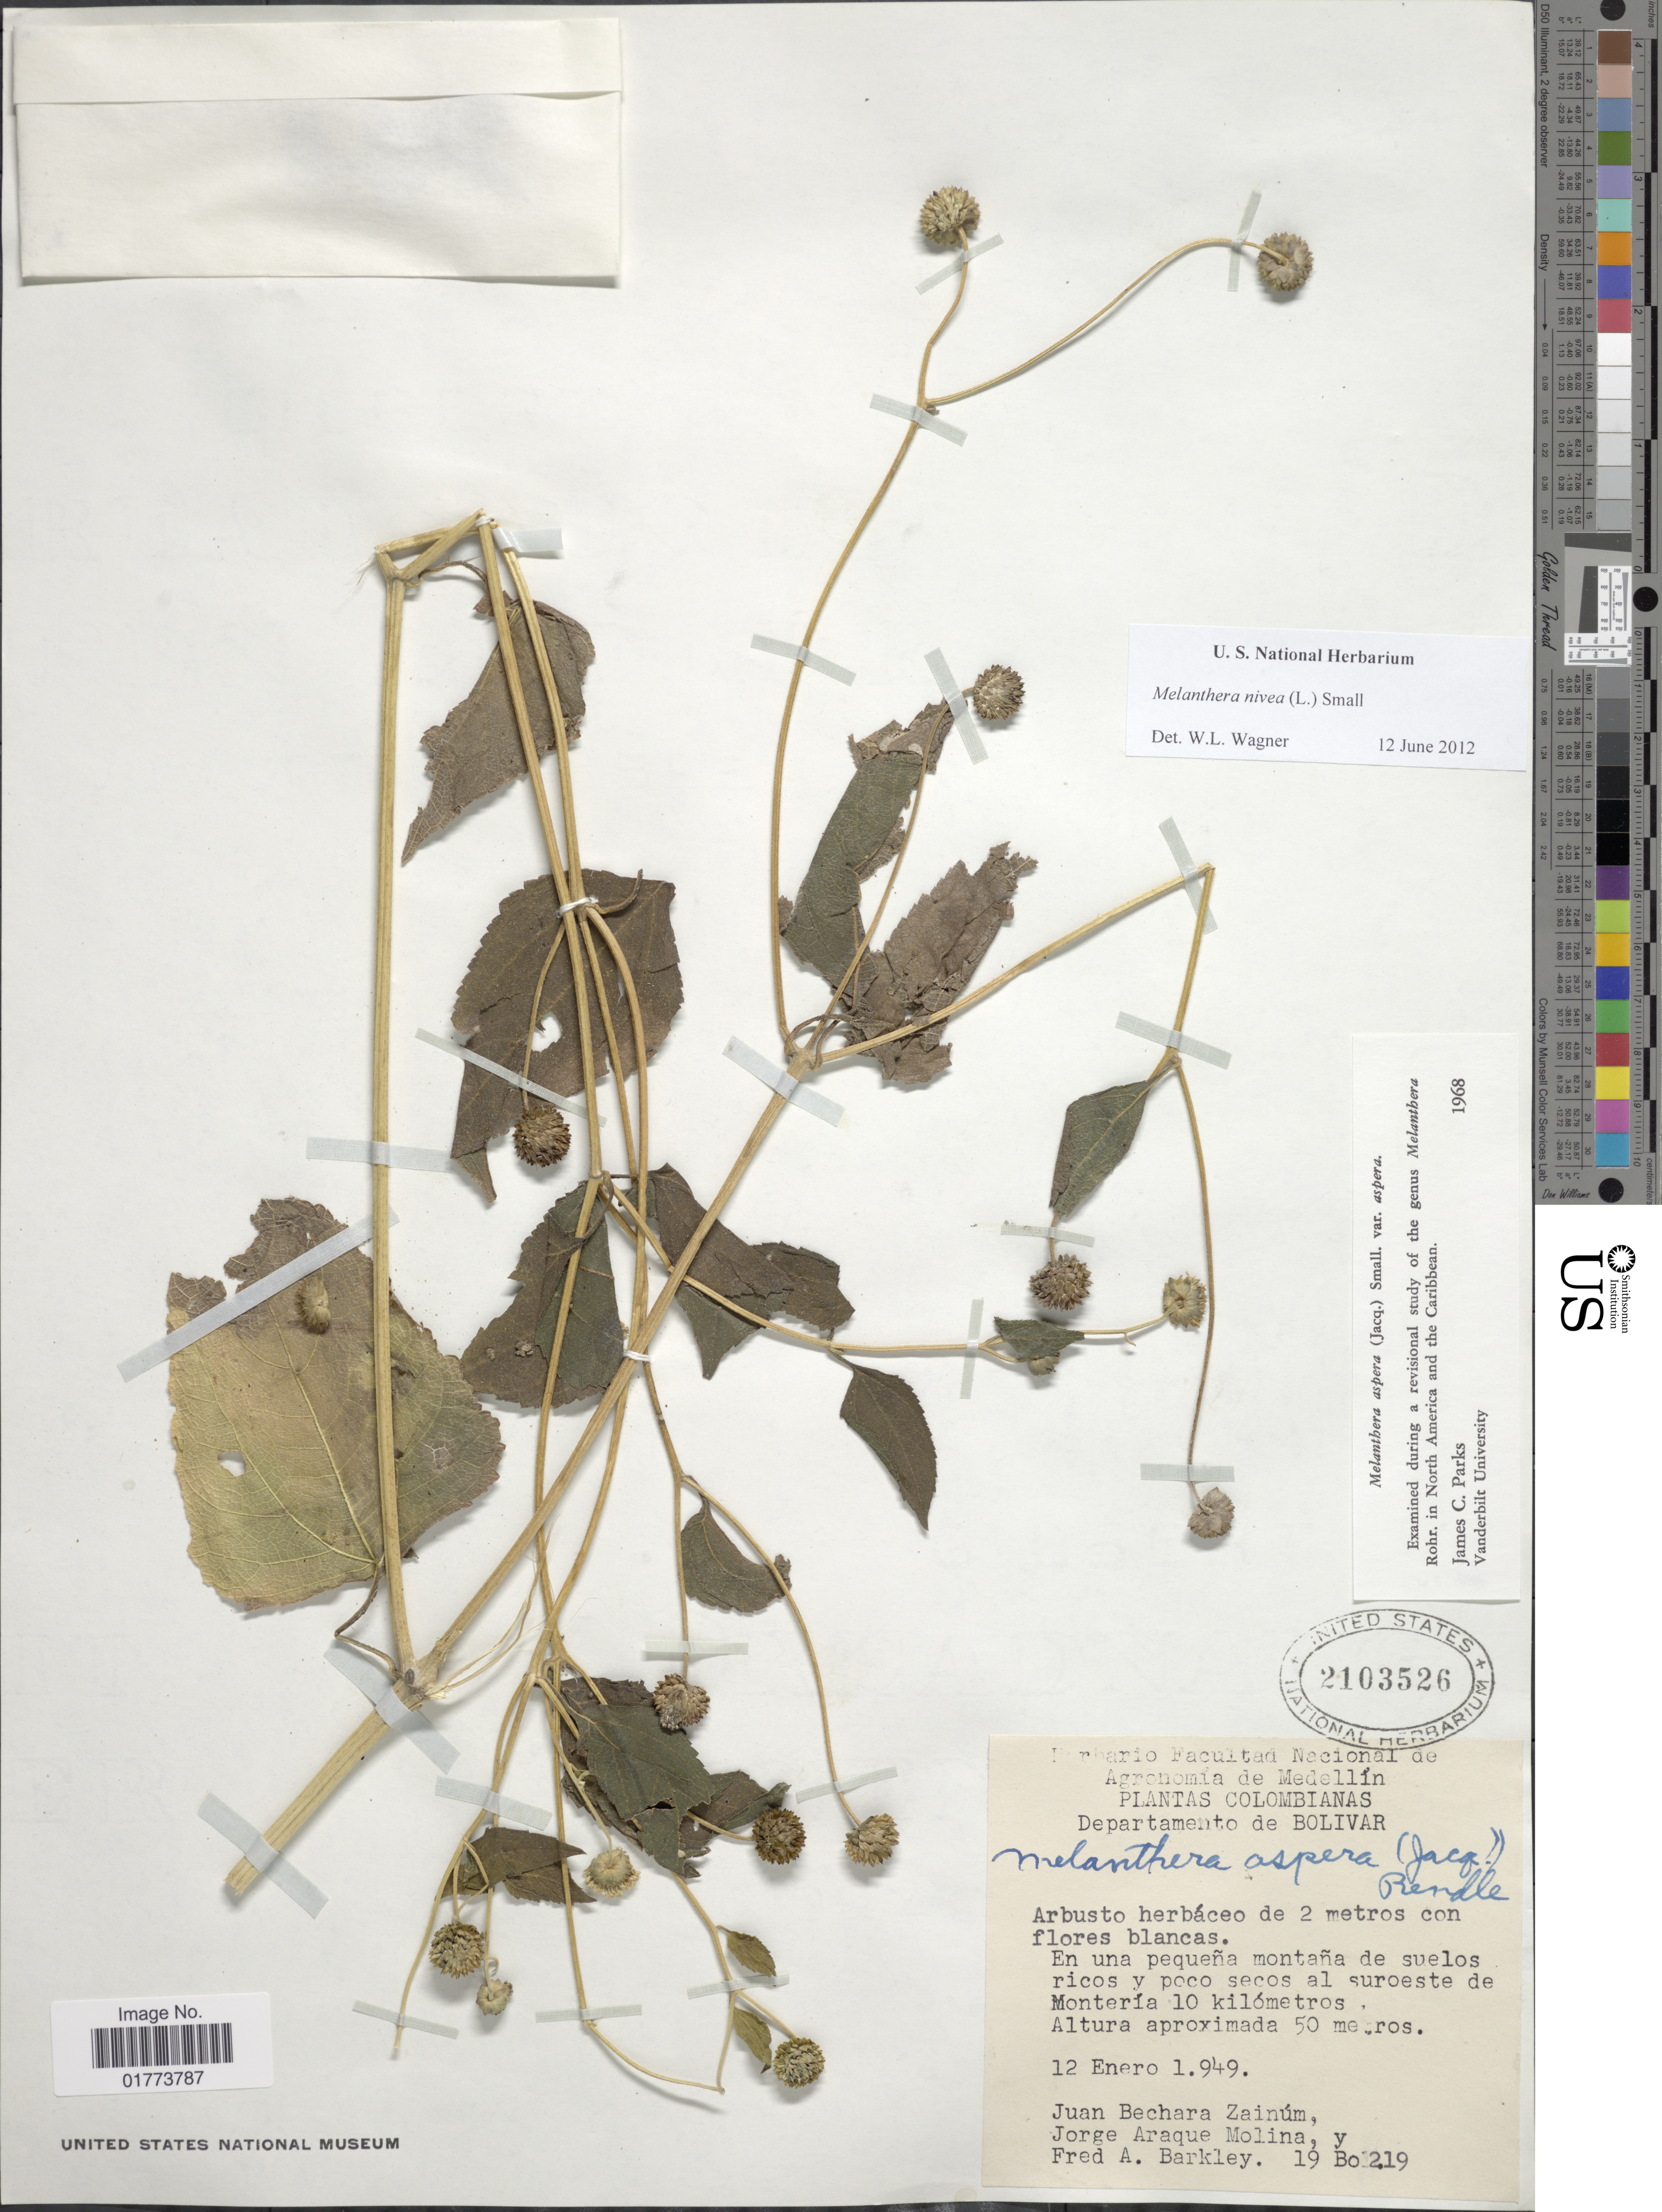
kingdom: Plantae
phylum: Tracheophyta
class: Magnoliopsida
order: Asterales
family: Asteraceae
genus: Melanthera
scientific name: Melanthera nivea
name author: (L.) Small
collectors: J. Zainúm, J. Araque Molina & F. A. Barkley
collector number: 19BO1219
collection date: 1949-01-12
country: Colombia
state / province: Bolívar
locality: Departamento de Bolívar. al suroeste de Monteria 10 kilometros.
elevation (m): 50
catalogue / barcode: US 2103526